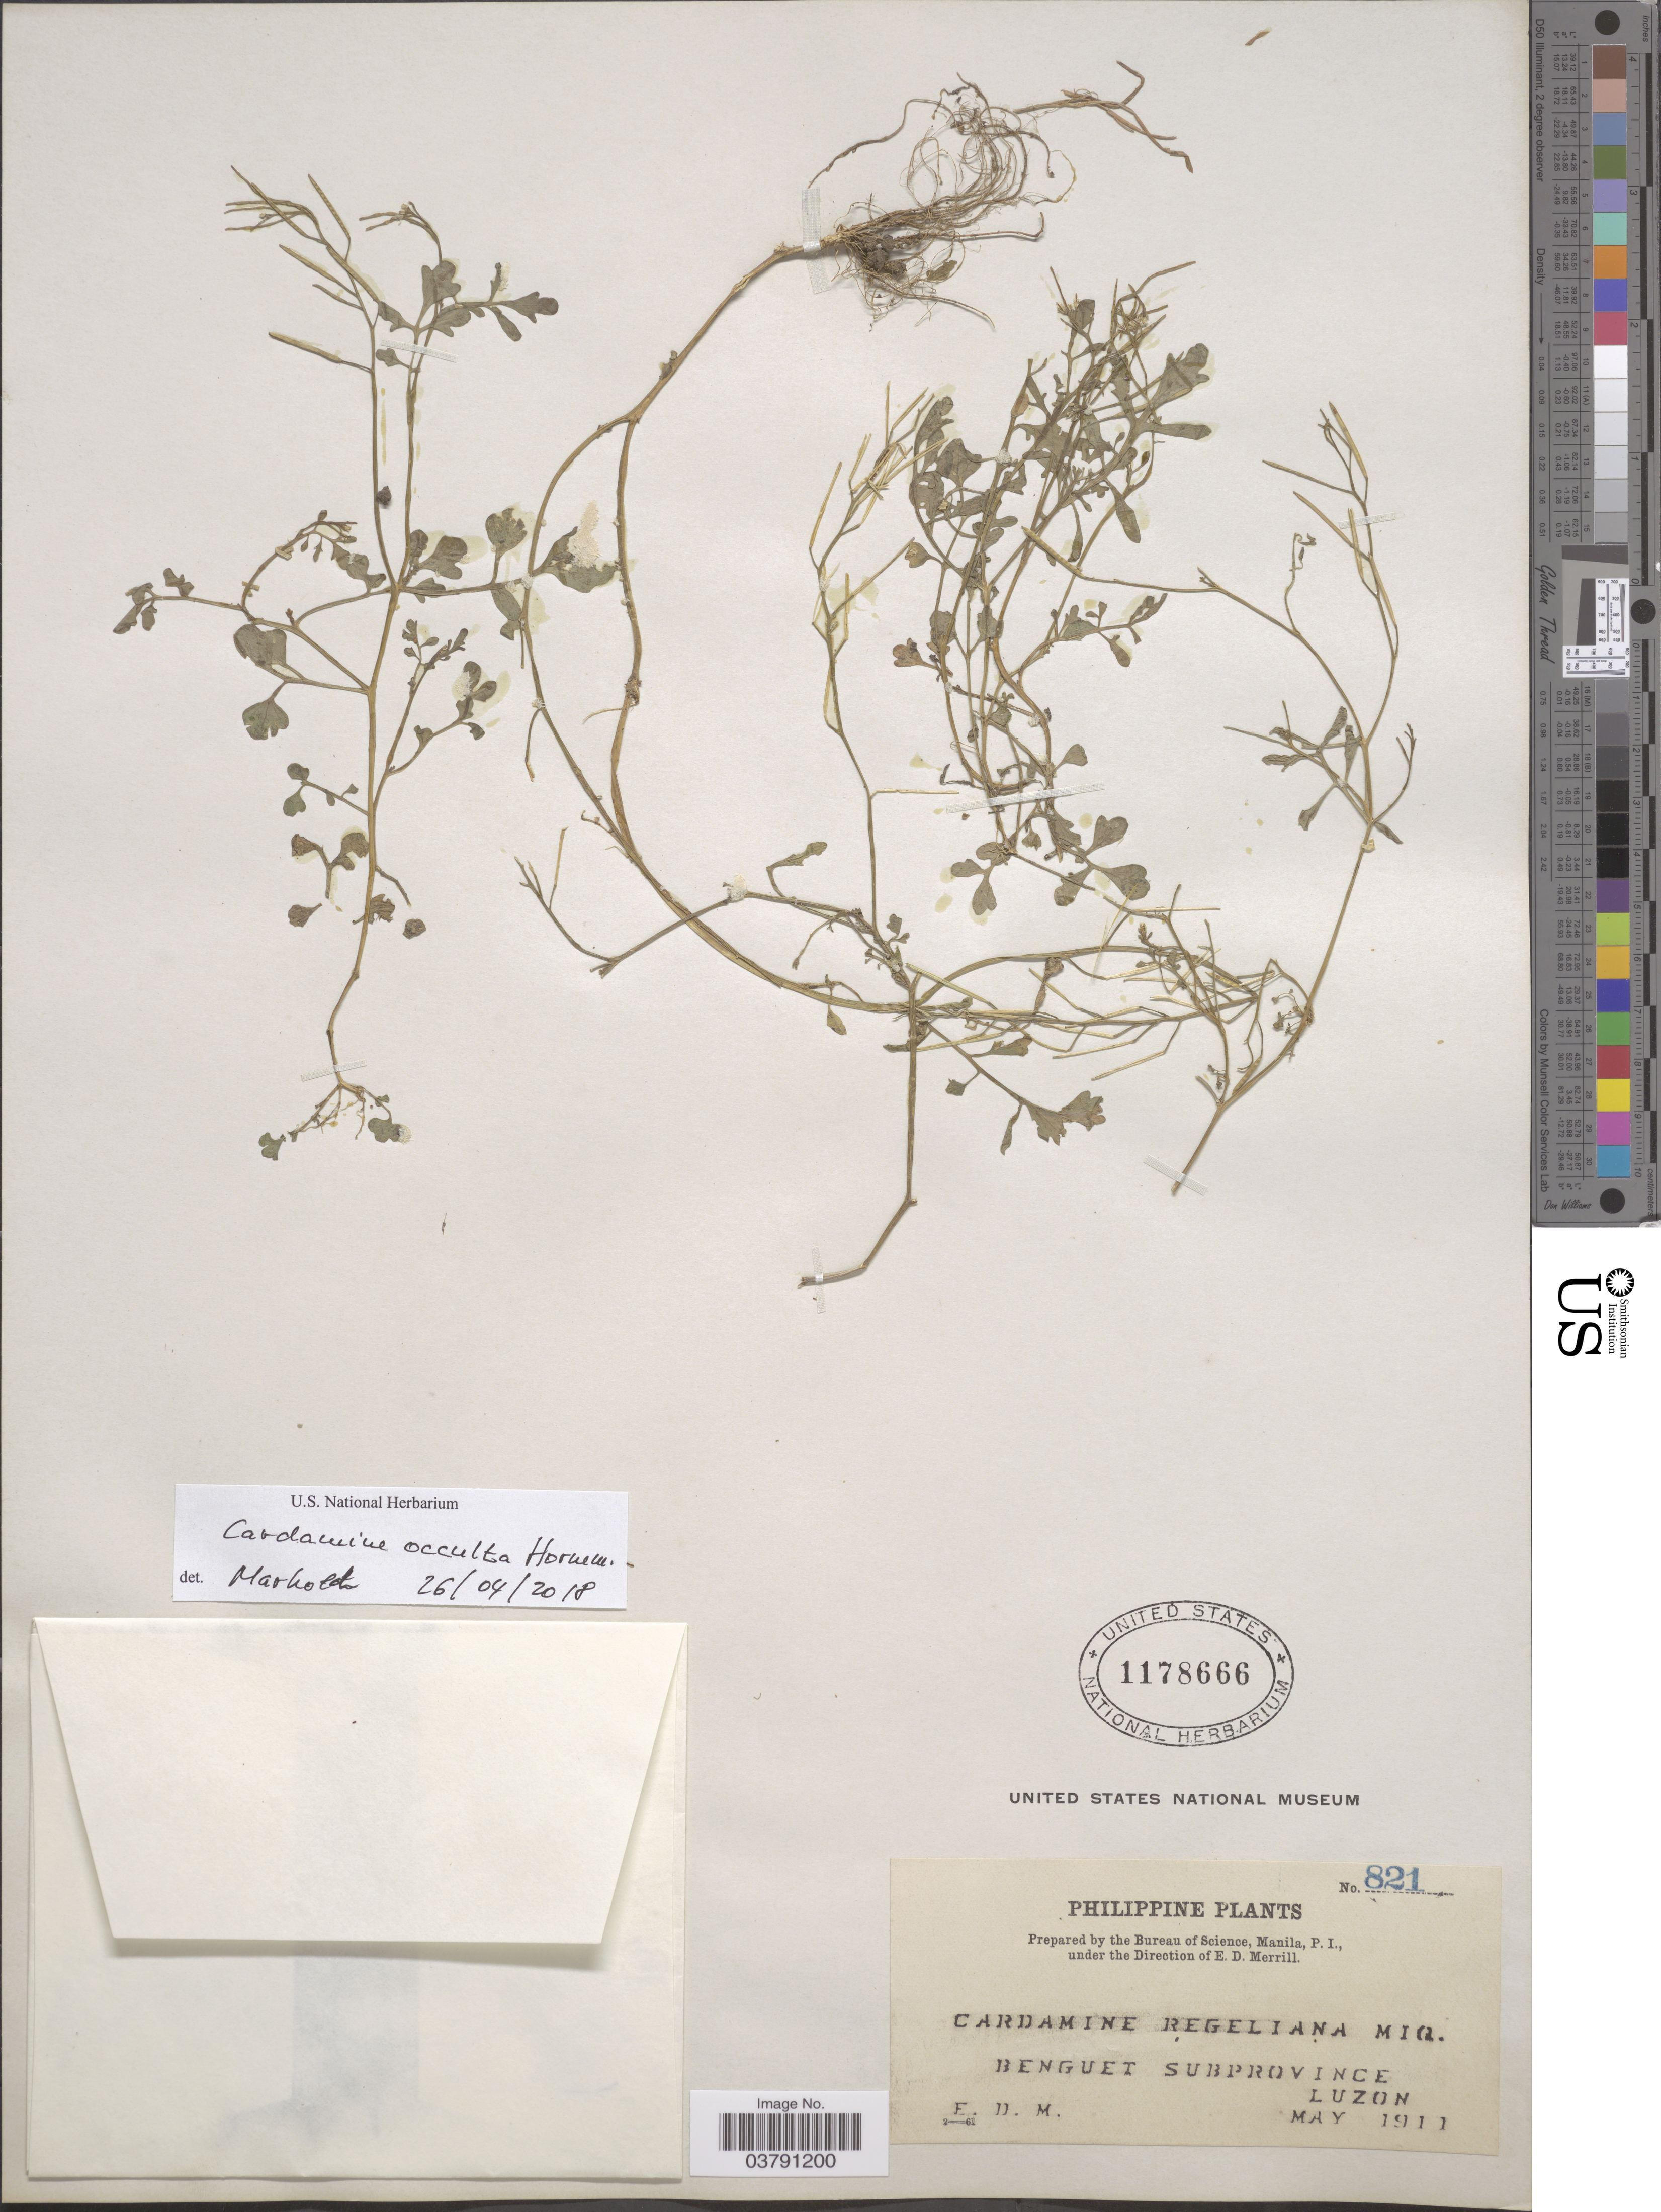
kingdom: Plantae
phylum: Tracheophyta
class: Magnoliopsida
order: Brassicales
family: Brassicaceae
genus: Cardamine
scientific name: Cardamine occulta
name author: Hornem.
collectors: E. D. Merrill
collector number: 821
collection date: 1911-05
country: Philippines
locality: Benguet Subprovince Luzon.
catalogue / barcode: US 1178666